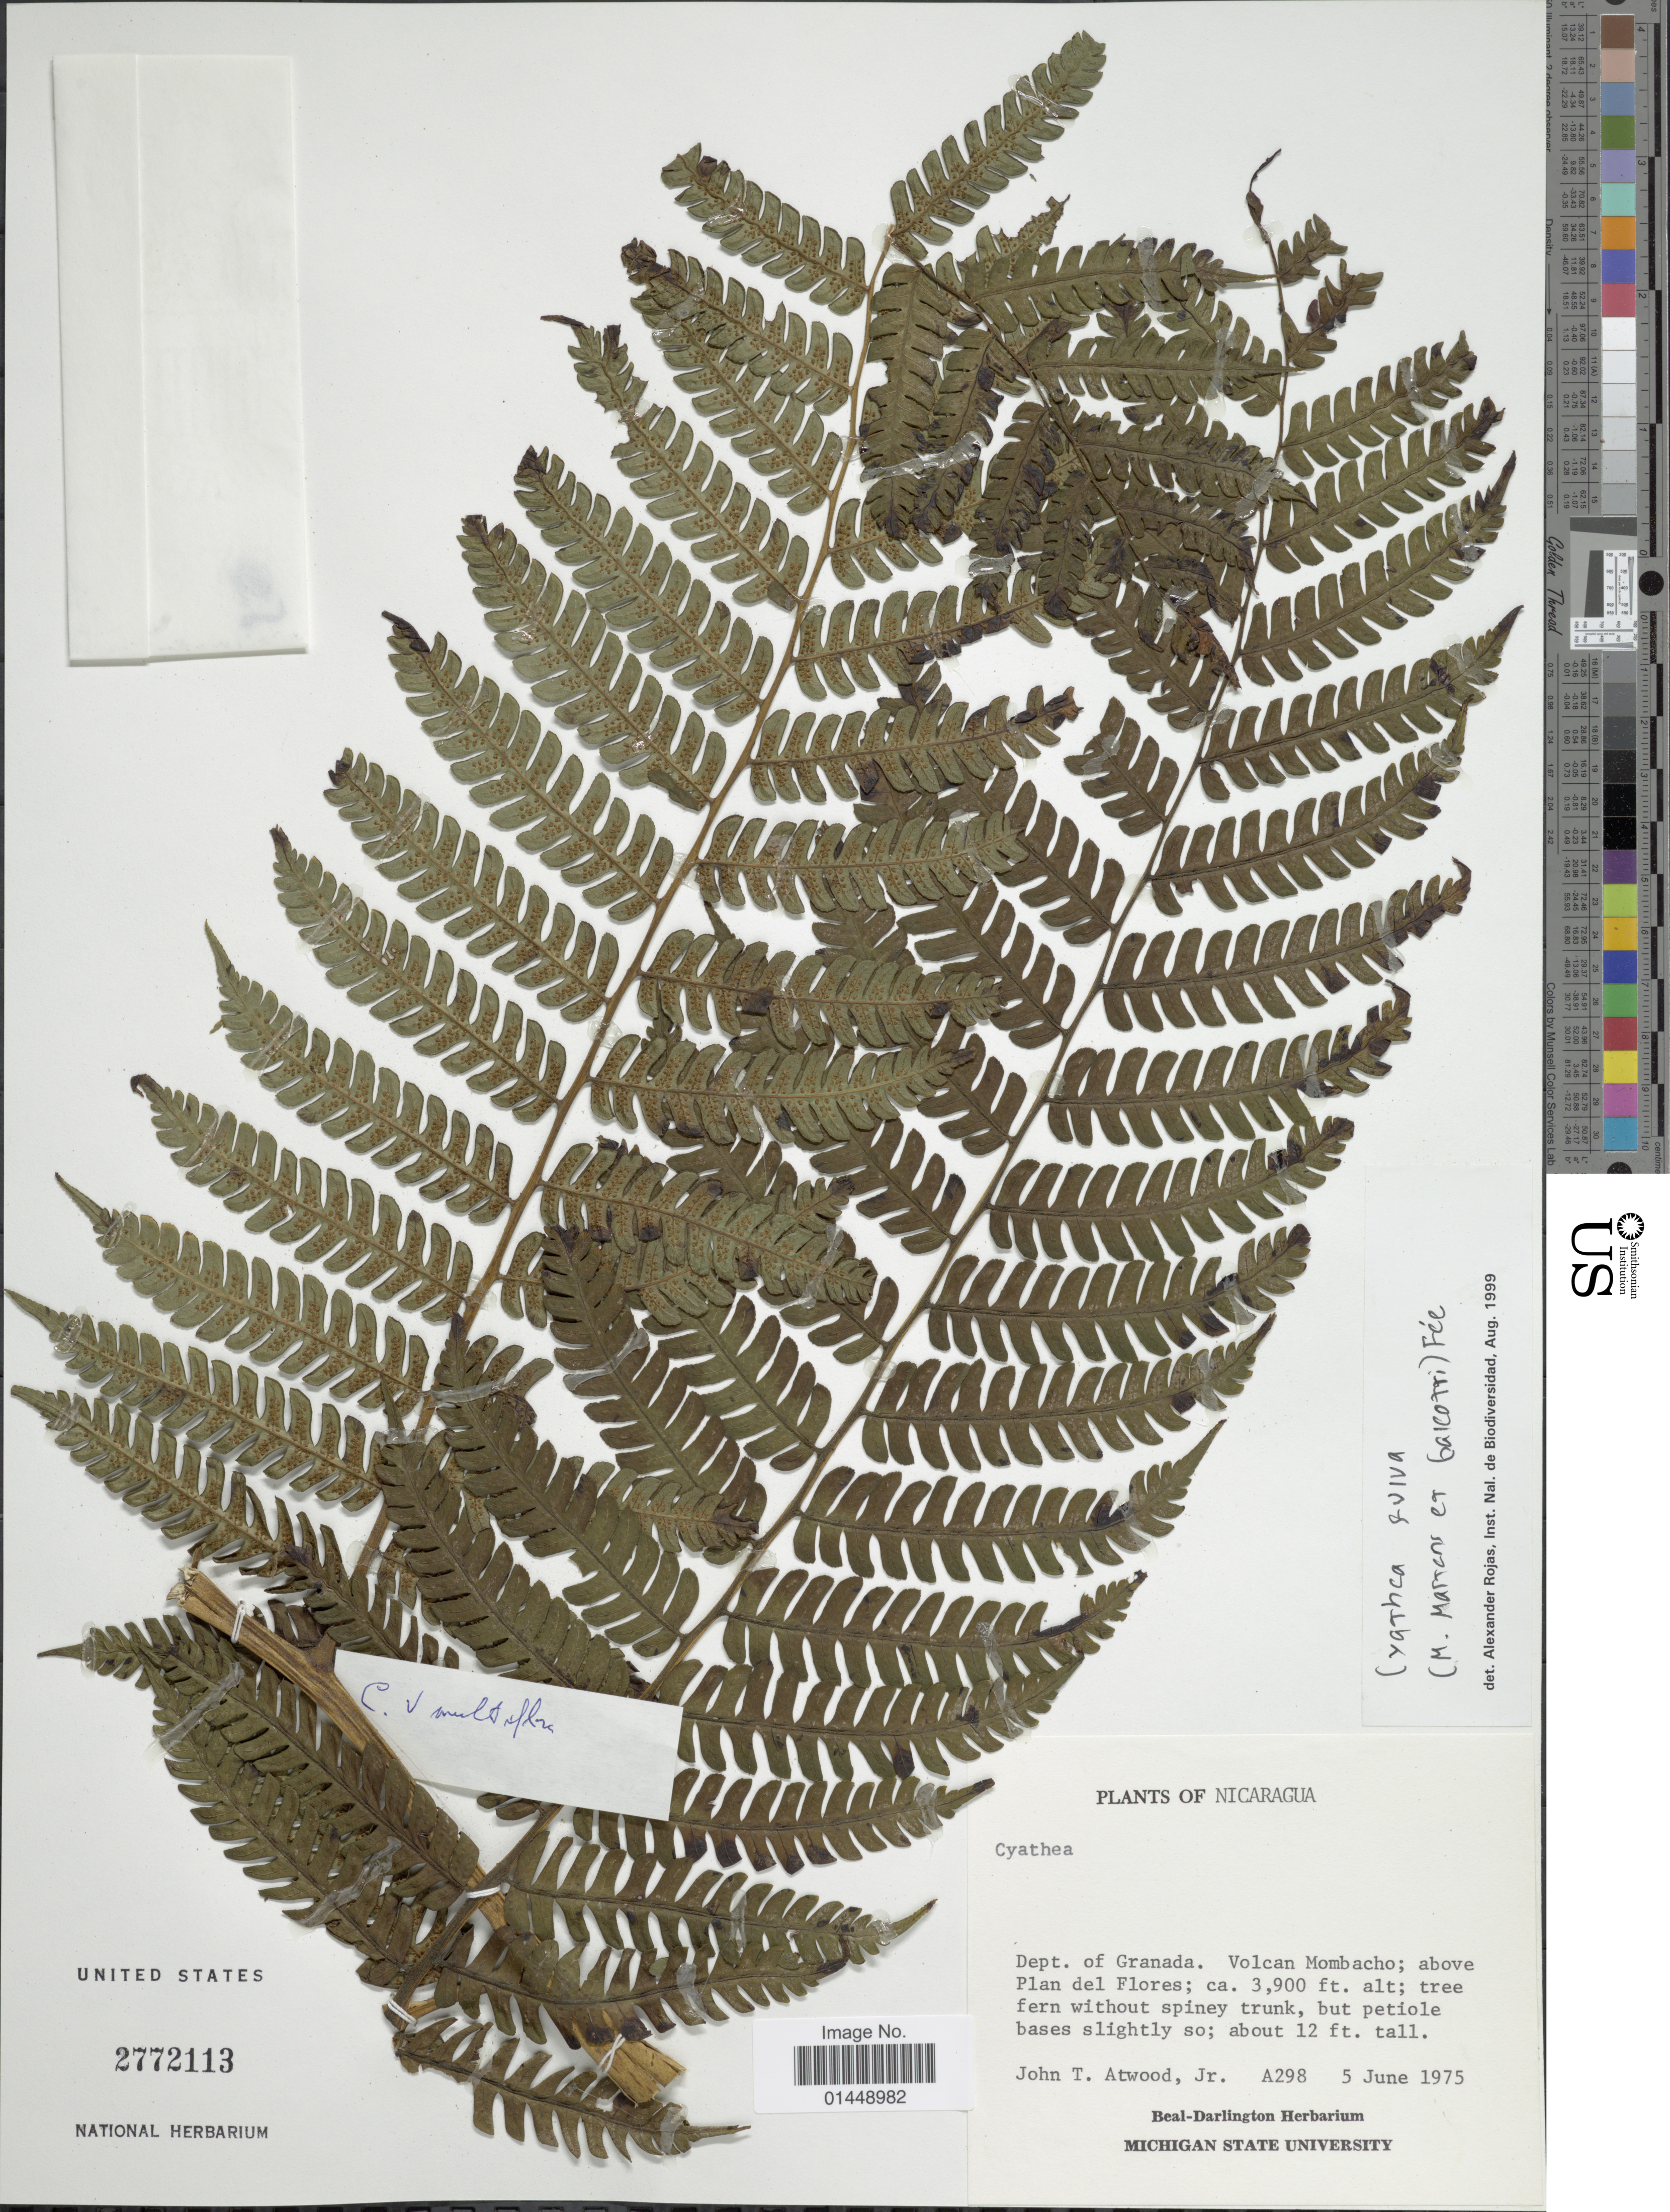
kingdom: Plantae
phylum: Tracheophyta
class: Polypodiopsida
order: Cyatheales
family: Cyatheaceae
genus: Cyathea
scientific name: Cyathea multiflora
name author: Sm.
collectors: J. T. Atwood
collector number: A298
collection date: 1975-06-05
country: Nicaragua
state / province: Granada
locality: Dept. of Granada. Volcan Mombacho; above Plan del Flores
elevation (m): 1189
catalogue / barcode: US 2772113